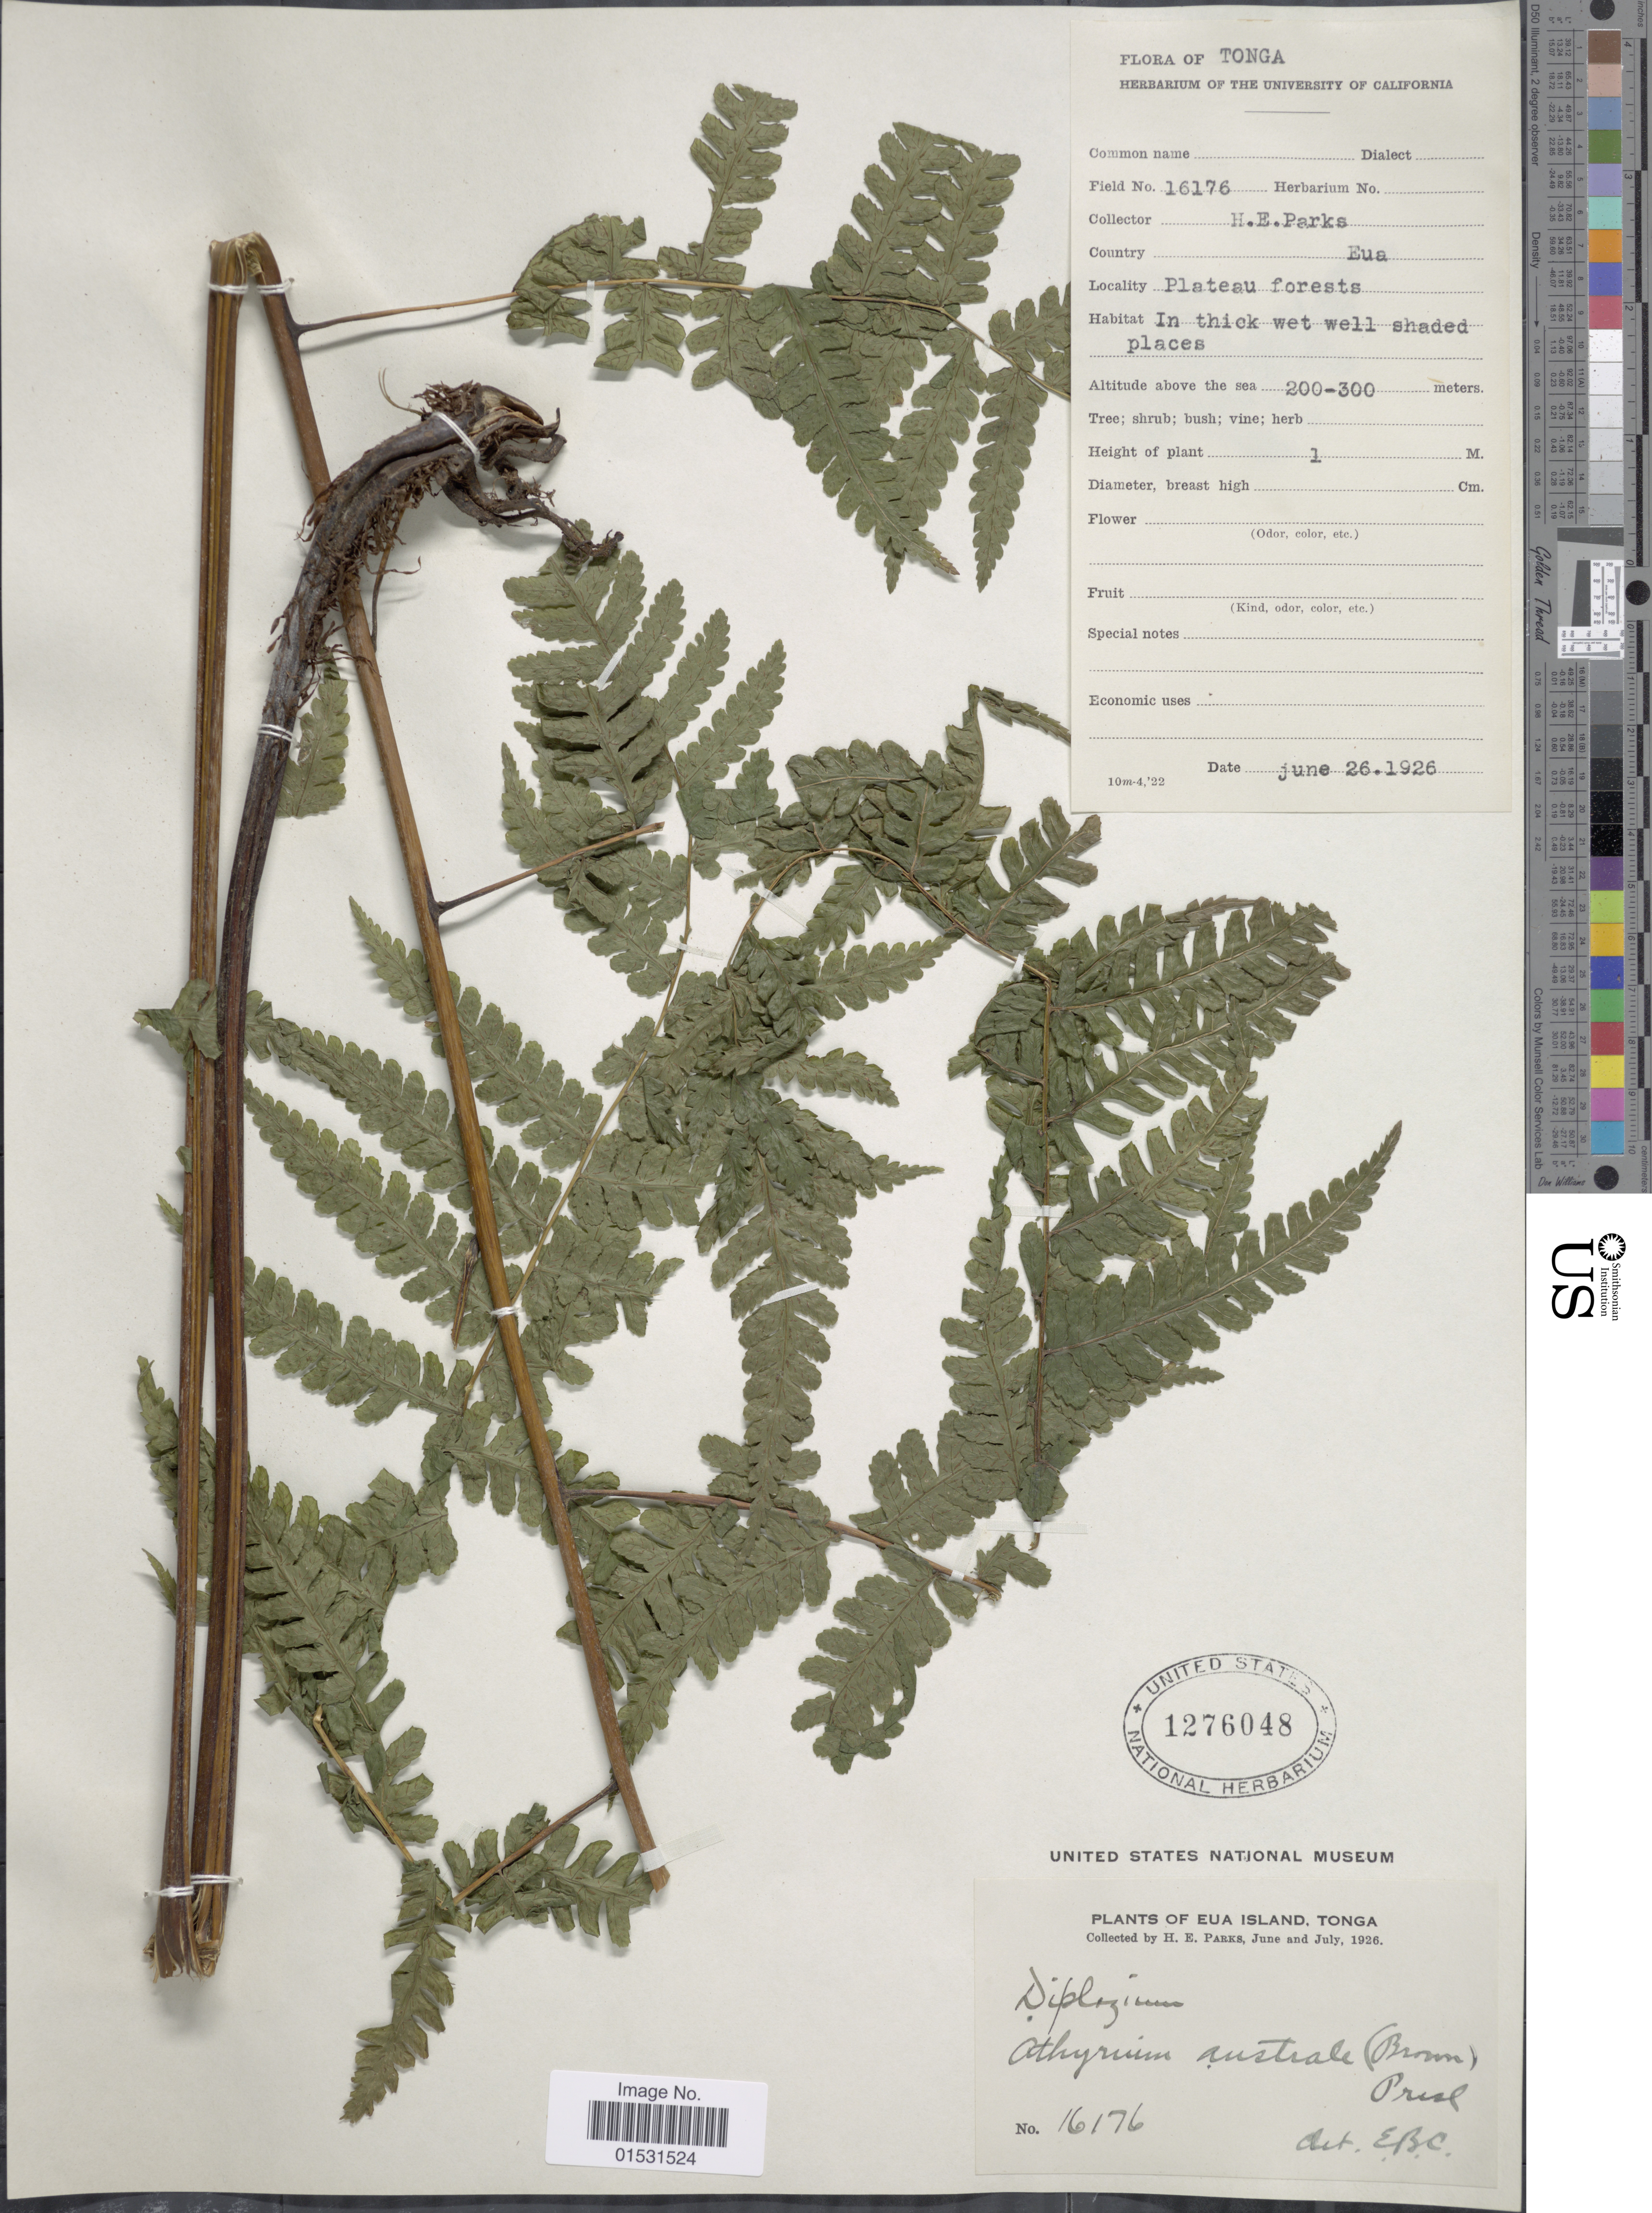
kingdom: Plantae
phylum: Tracheophyta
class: Polypodiopsida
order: Polypodiales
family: Athyriaceae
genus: Diplazium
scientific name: Diplazium caudatum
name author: J. Sm. ex C. Chr.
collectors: H. E. Parks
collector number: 16176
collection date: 1926-06-26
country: Tonga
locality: Eua Island. Plateau forests.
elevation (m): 200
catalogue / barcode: US 1276048